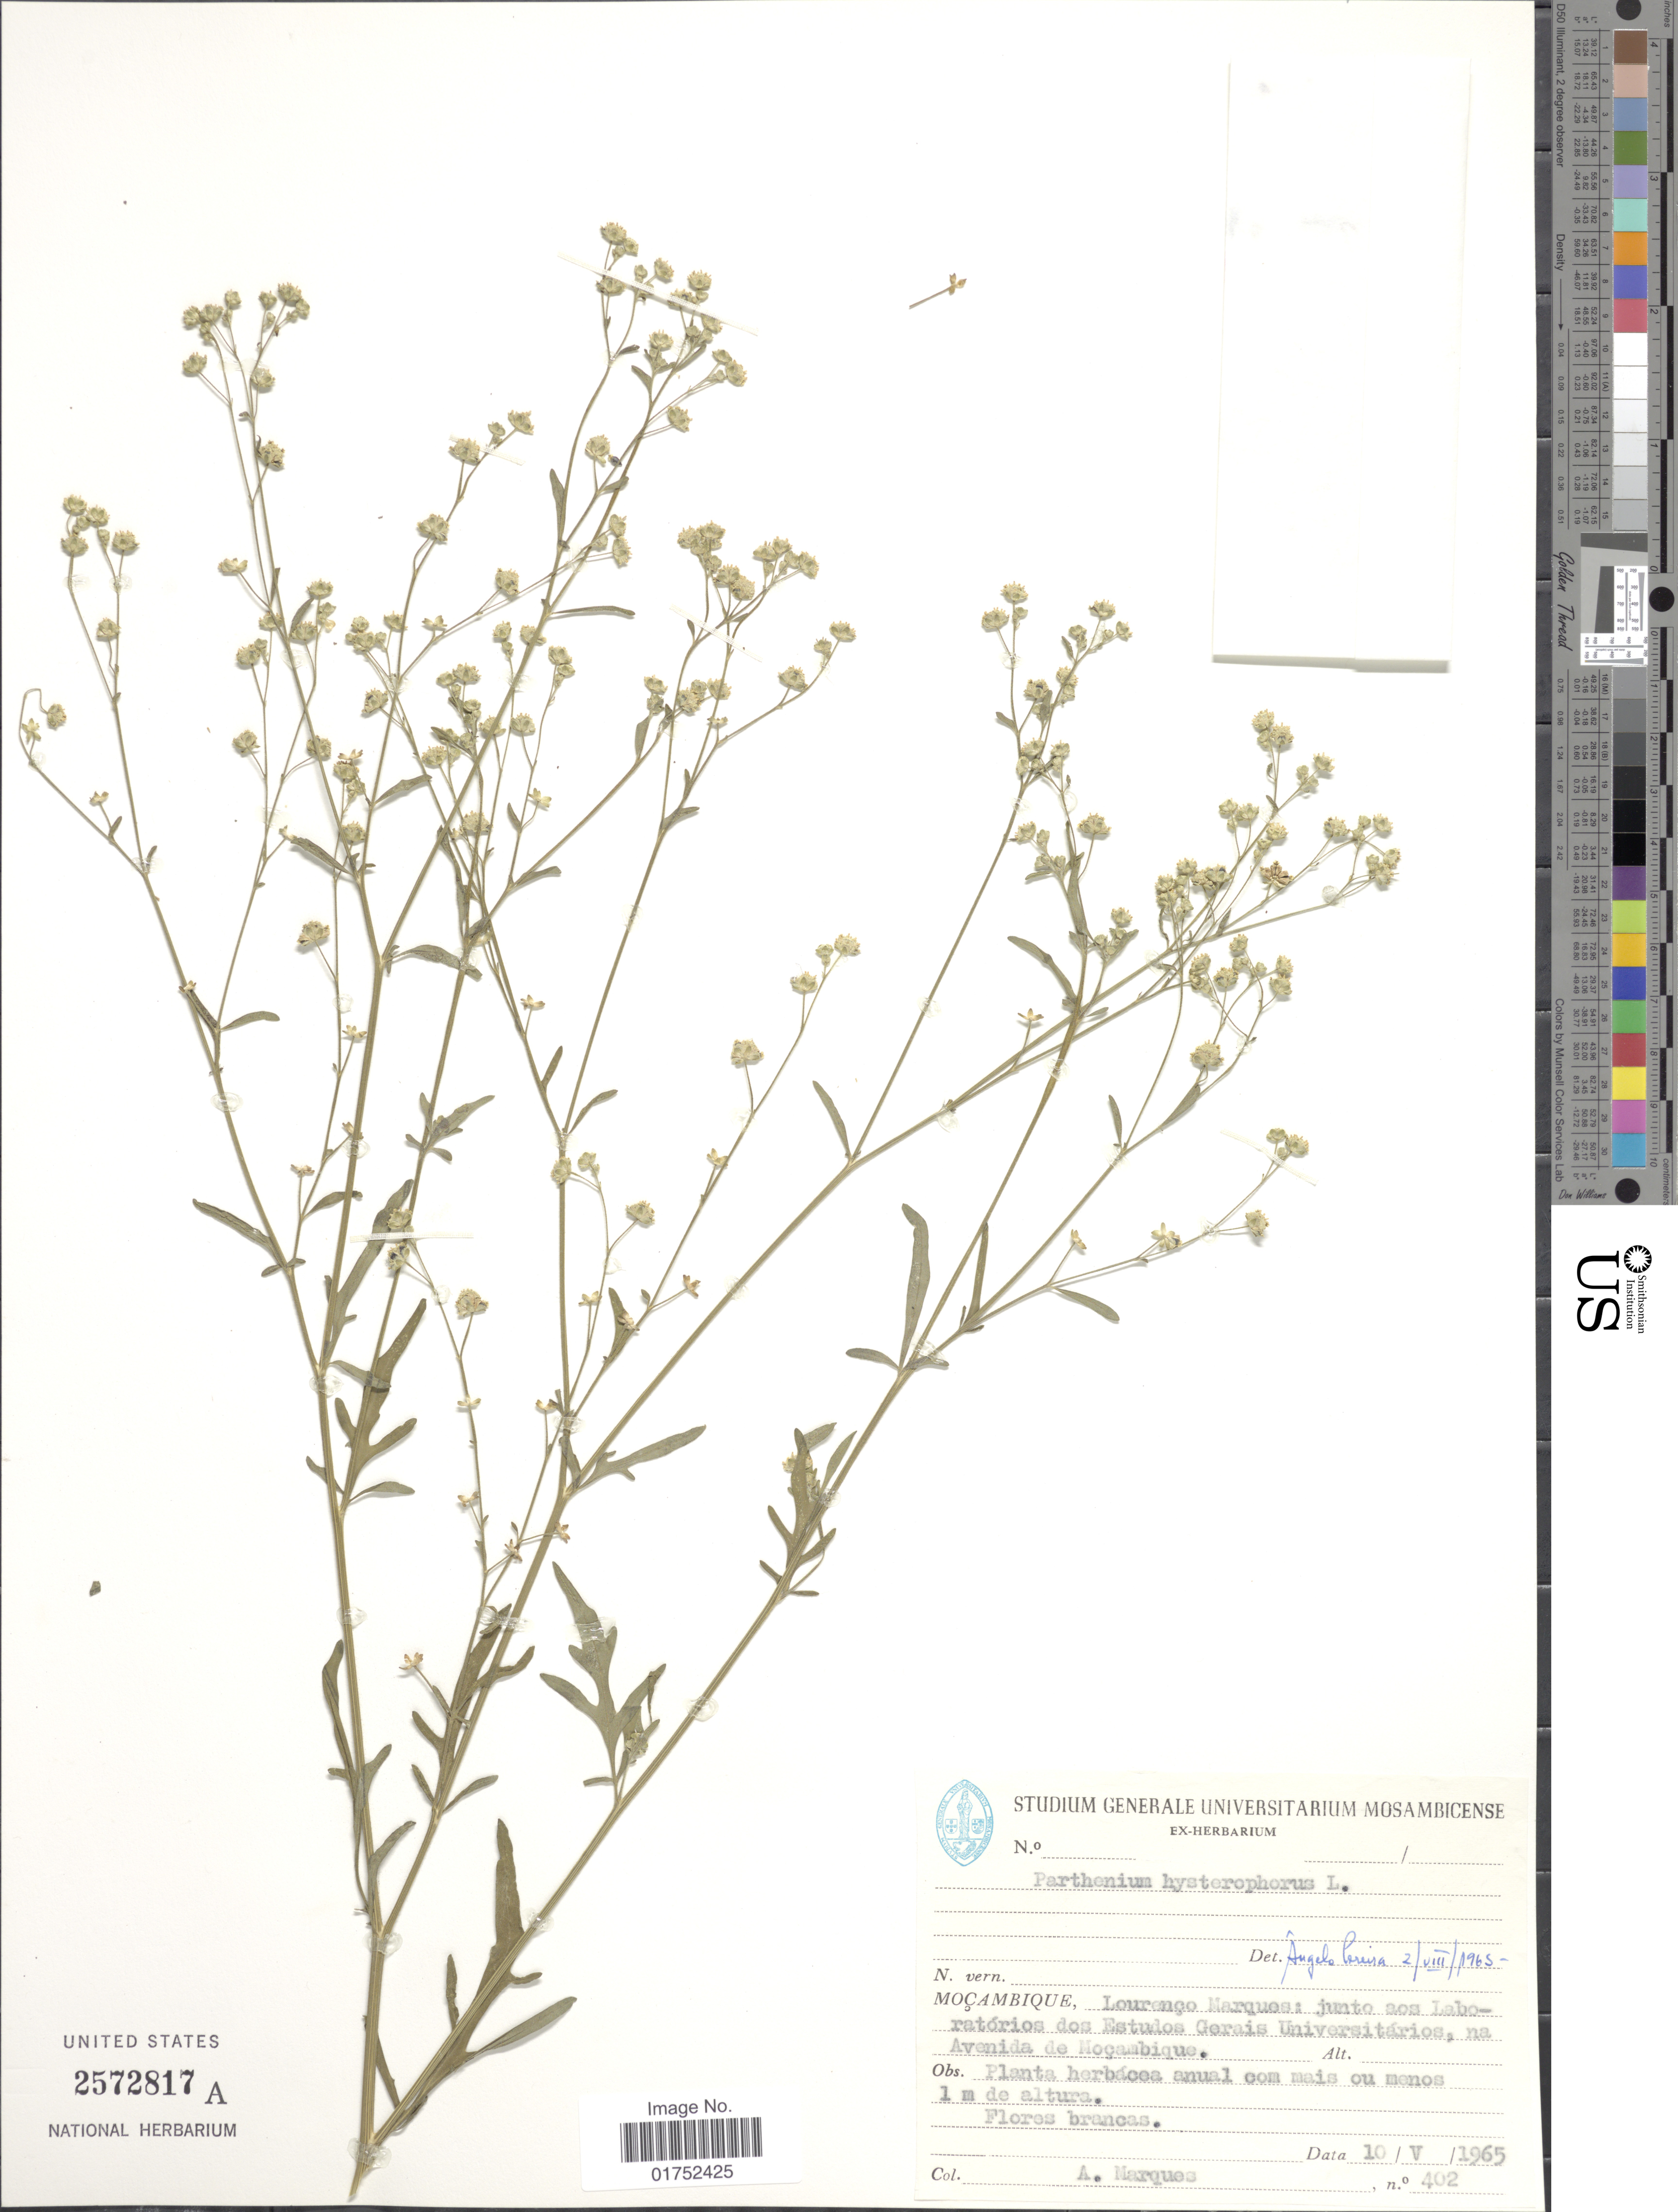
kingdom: Plantae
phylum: Tracheophyta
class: Magnoliopsida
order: Asterales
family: Asteraceae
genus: Parthenium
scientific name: Parthenium hysterophorus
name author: L.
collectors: A. Marques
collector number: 402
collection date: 1965-05-10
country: Mozambique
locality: Mocambique, Lourenco Marques, junto aos Laboratorios dos Estudos Gerais Universitarios, na Avenida de Mocambique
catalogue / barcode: US 2572817A